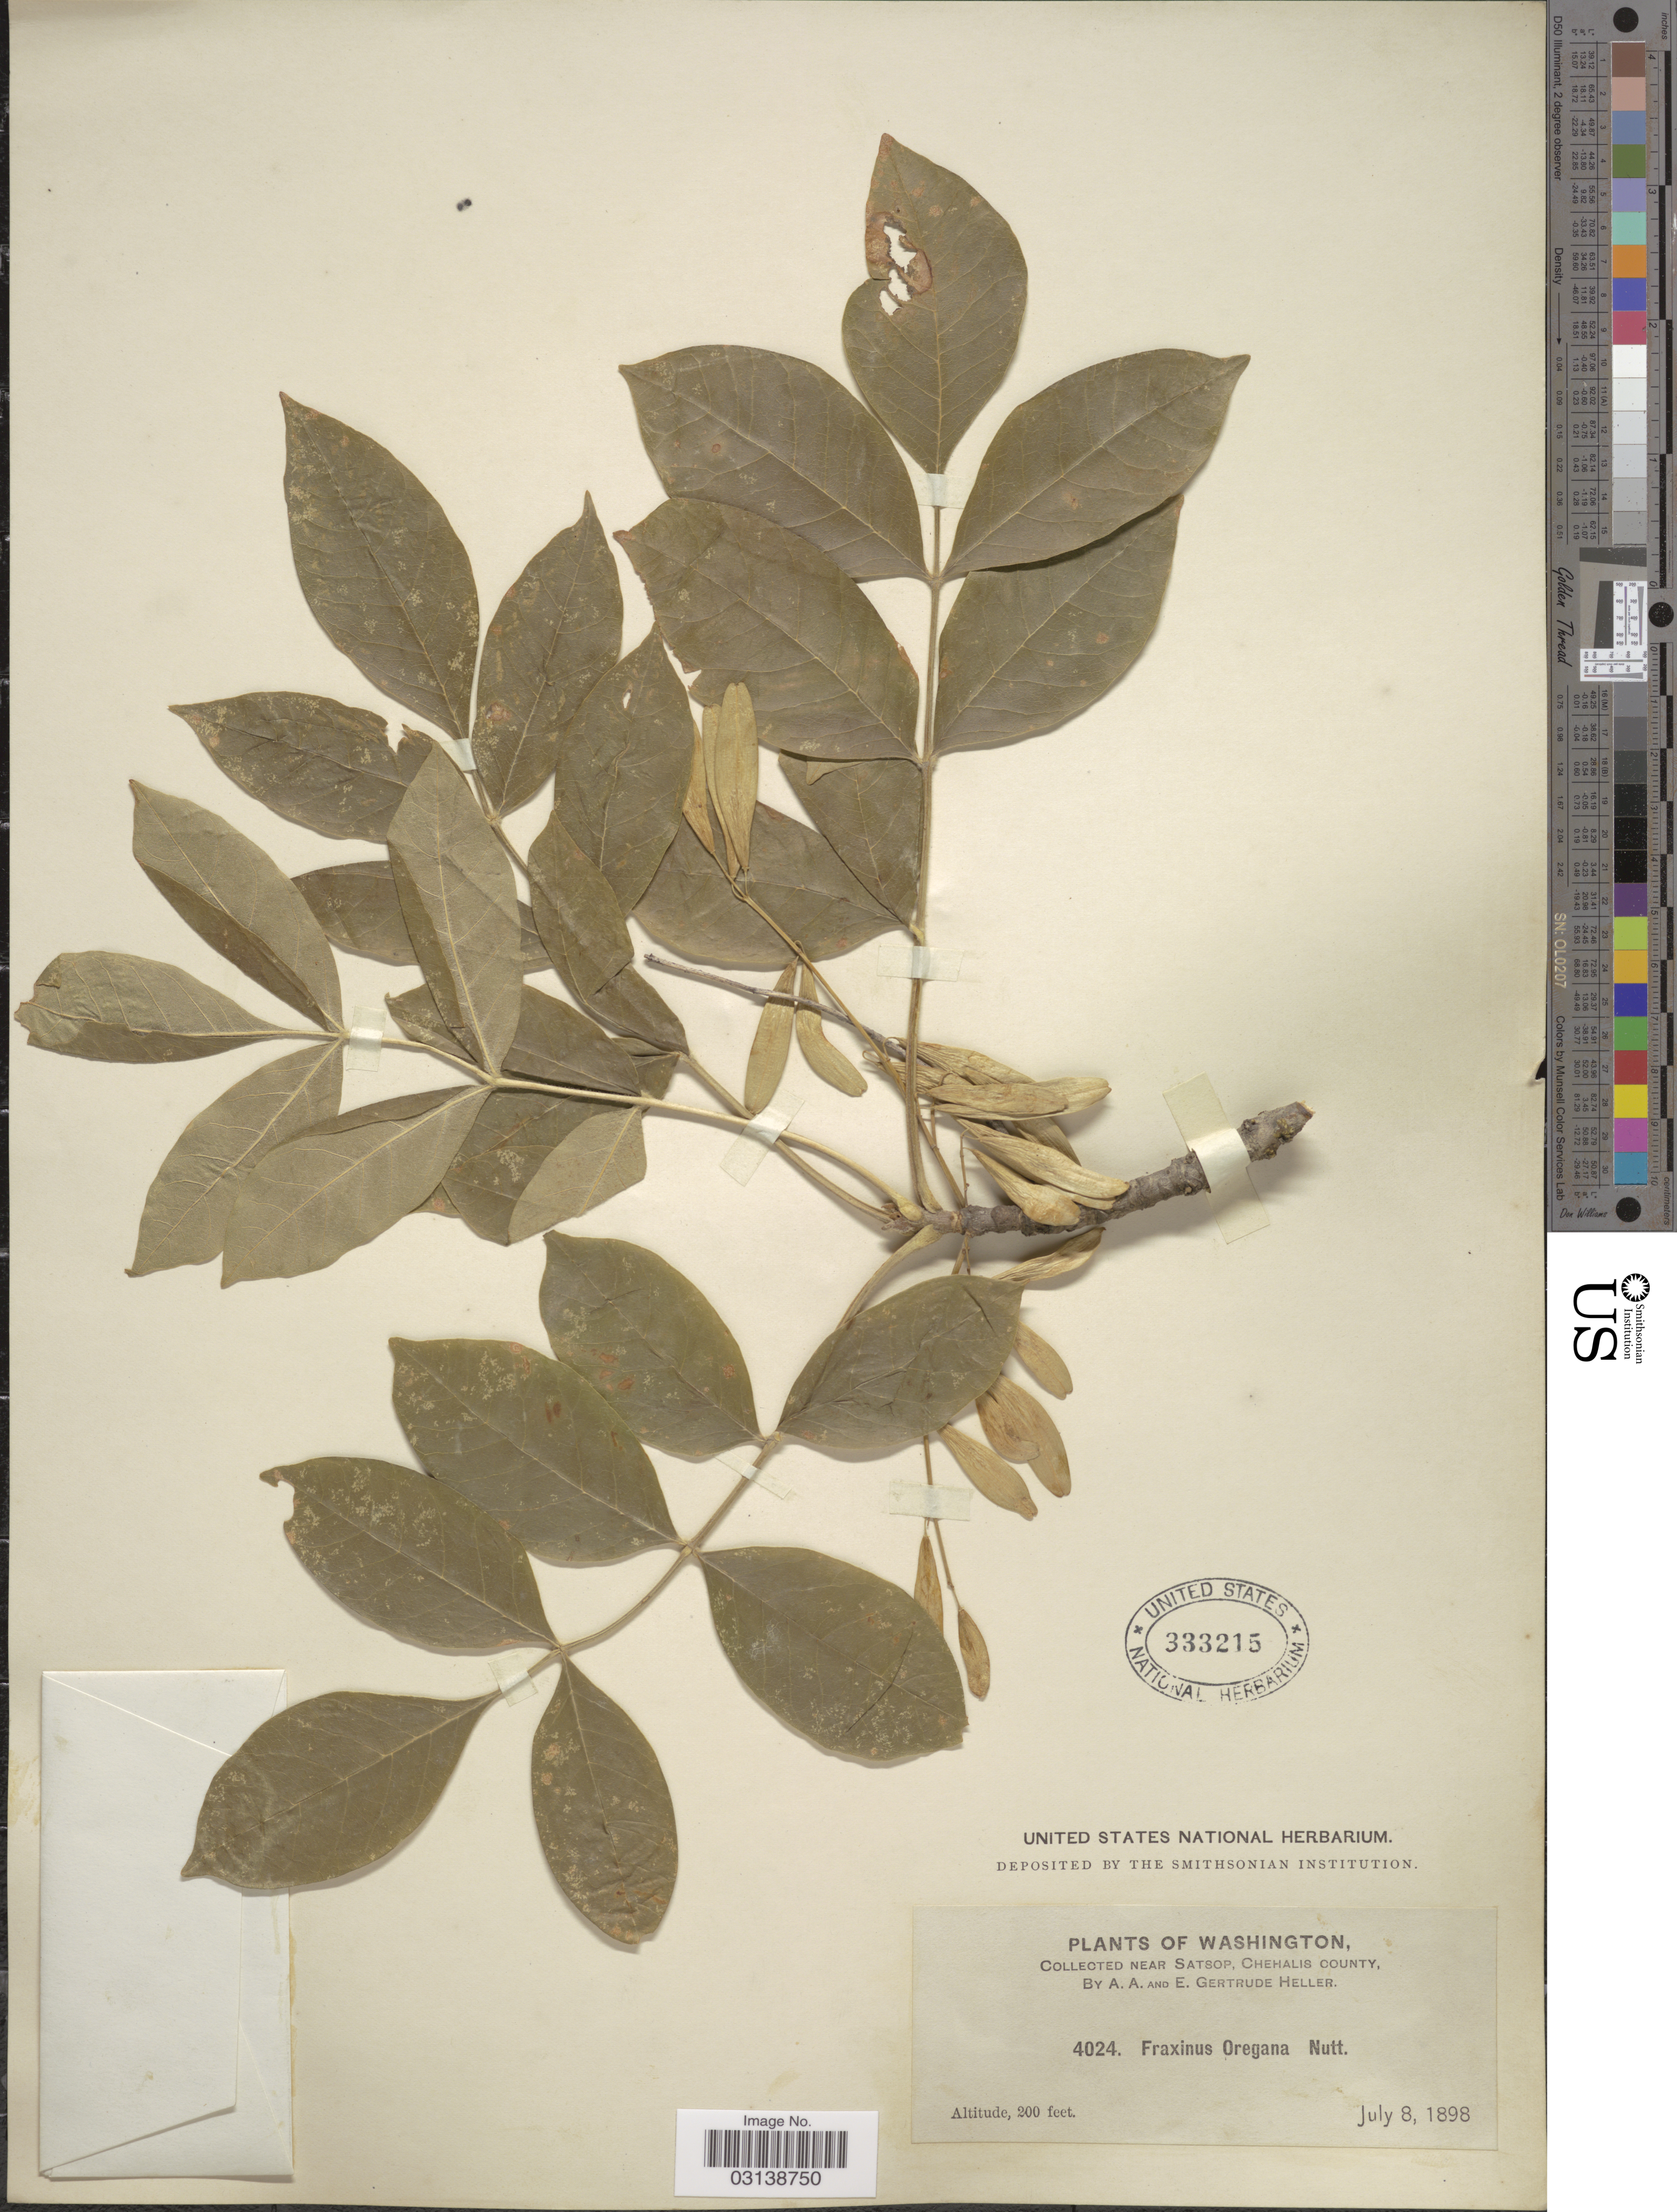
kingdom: Plantae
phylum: Tracheophyta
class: Magnoliopsida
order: Lamiales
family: Oleaceae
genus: Fraxinus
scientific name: Fraxinus latifolia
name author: Benth.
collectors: A. A. Heller & E. G. Heller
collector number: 4024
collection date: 1898-07-08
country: United States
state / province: Washington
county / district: Grays Harbor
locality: Near Satsop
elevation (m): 61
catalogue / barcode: US 333215